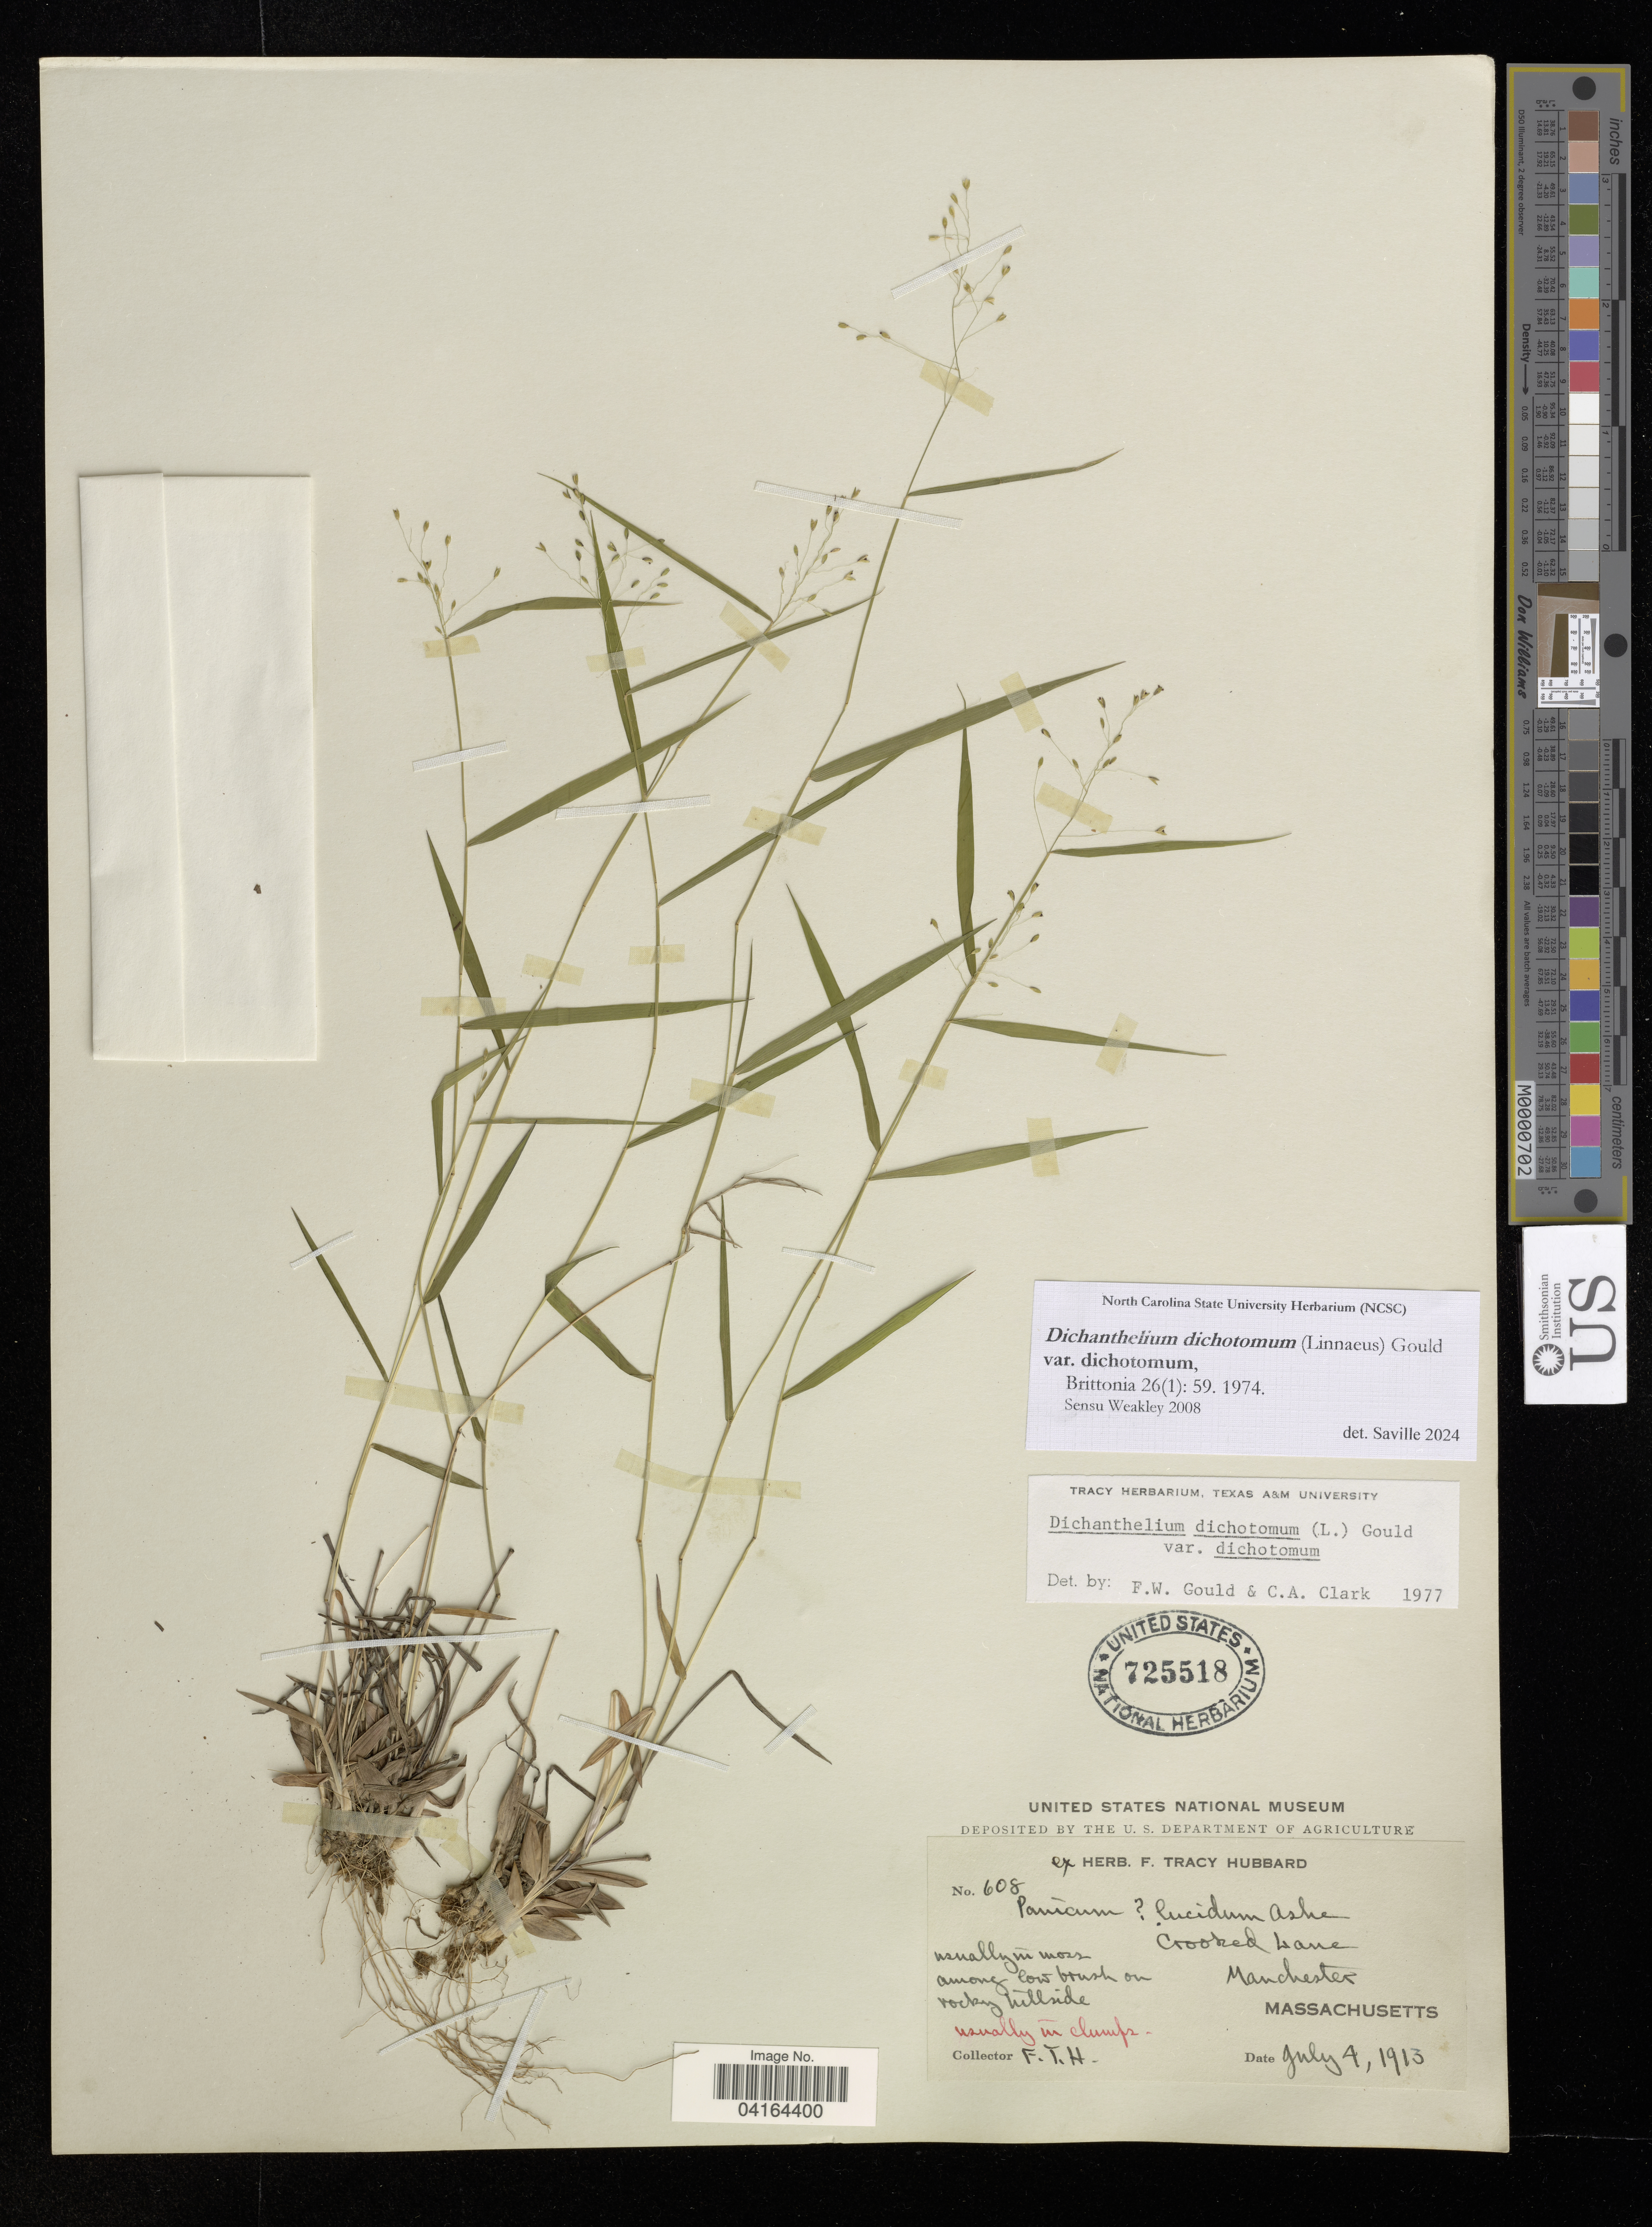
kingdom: Plantae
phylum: Tracheophyta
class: Liliopsida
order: Poales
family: Poaceae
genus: Dichanthelium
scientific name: Dichanthelium dichotomum var. dichotomum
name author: (L.) Gould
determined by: Saville, A. C., (NCSC), North Carolina State University (UNITED STATES)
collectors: F. E. Hubbard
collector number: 608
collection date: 1913-07-04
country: United States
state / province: Massachusetts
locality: Usually in moss among low brush on rocky hillside. Crooked Lane Manchester.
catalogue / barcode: US 725518